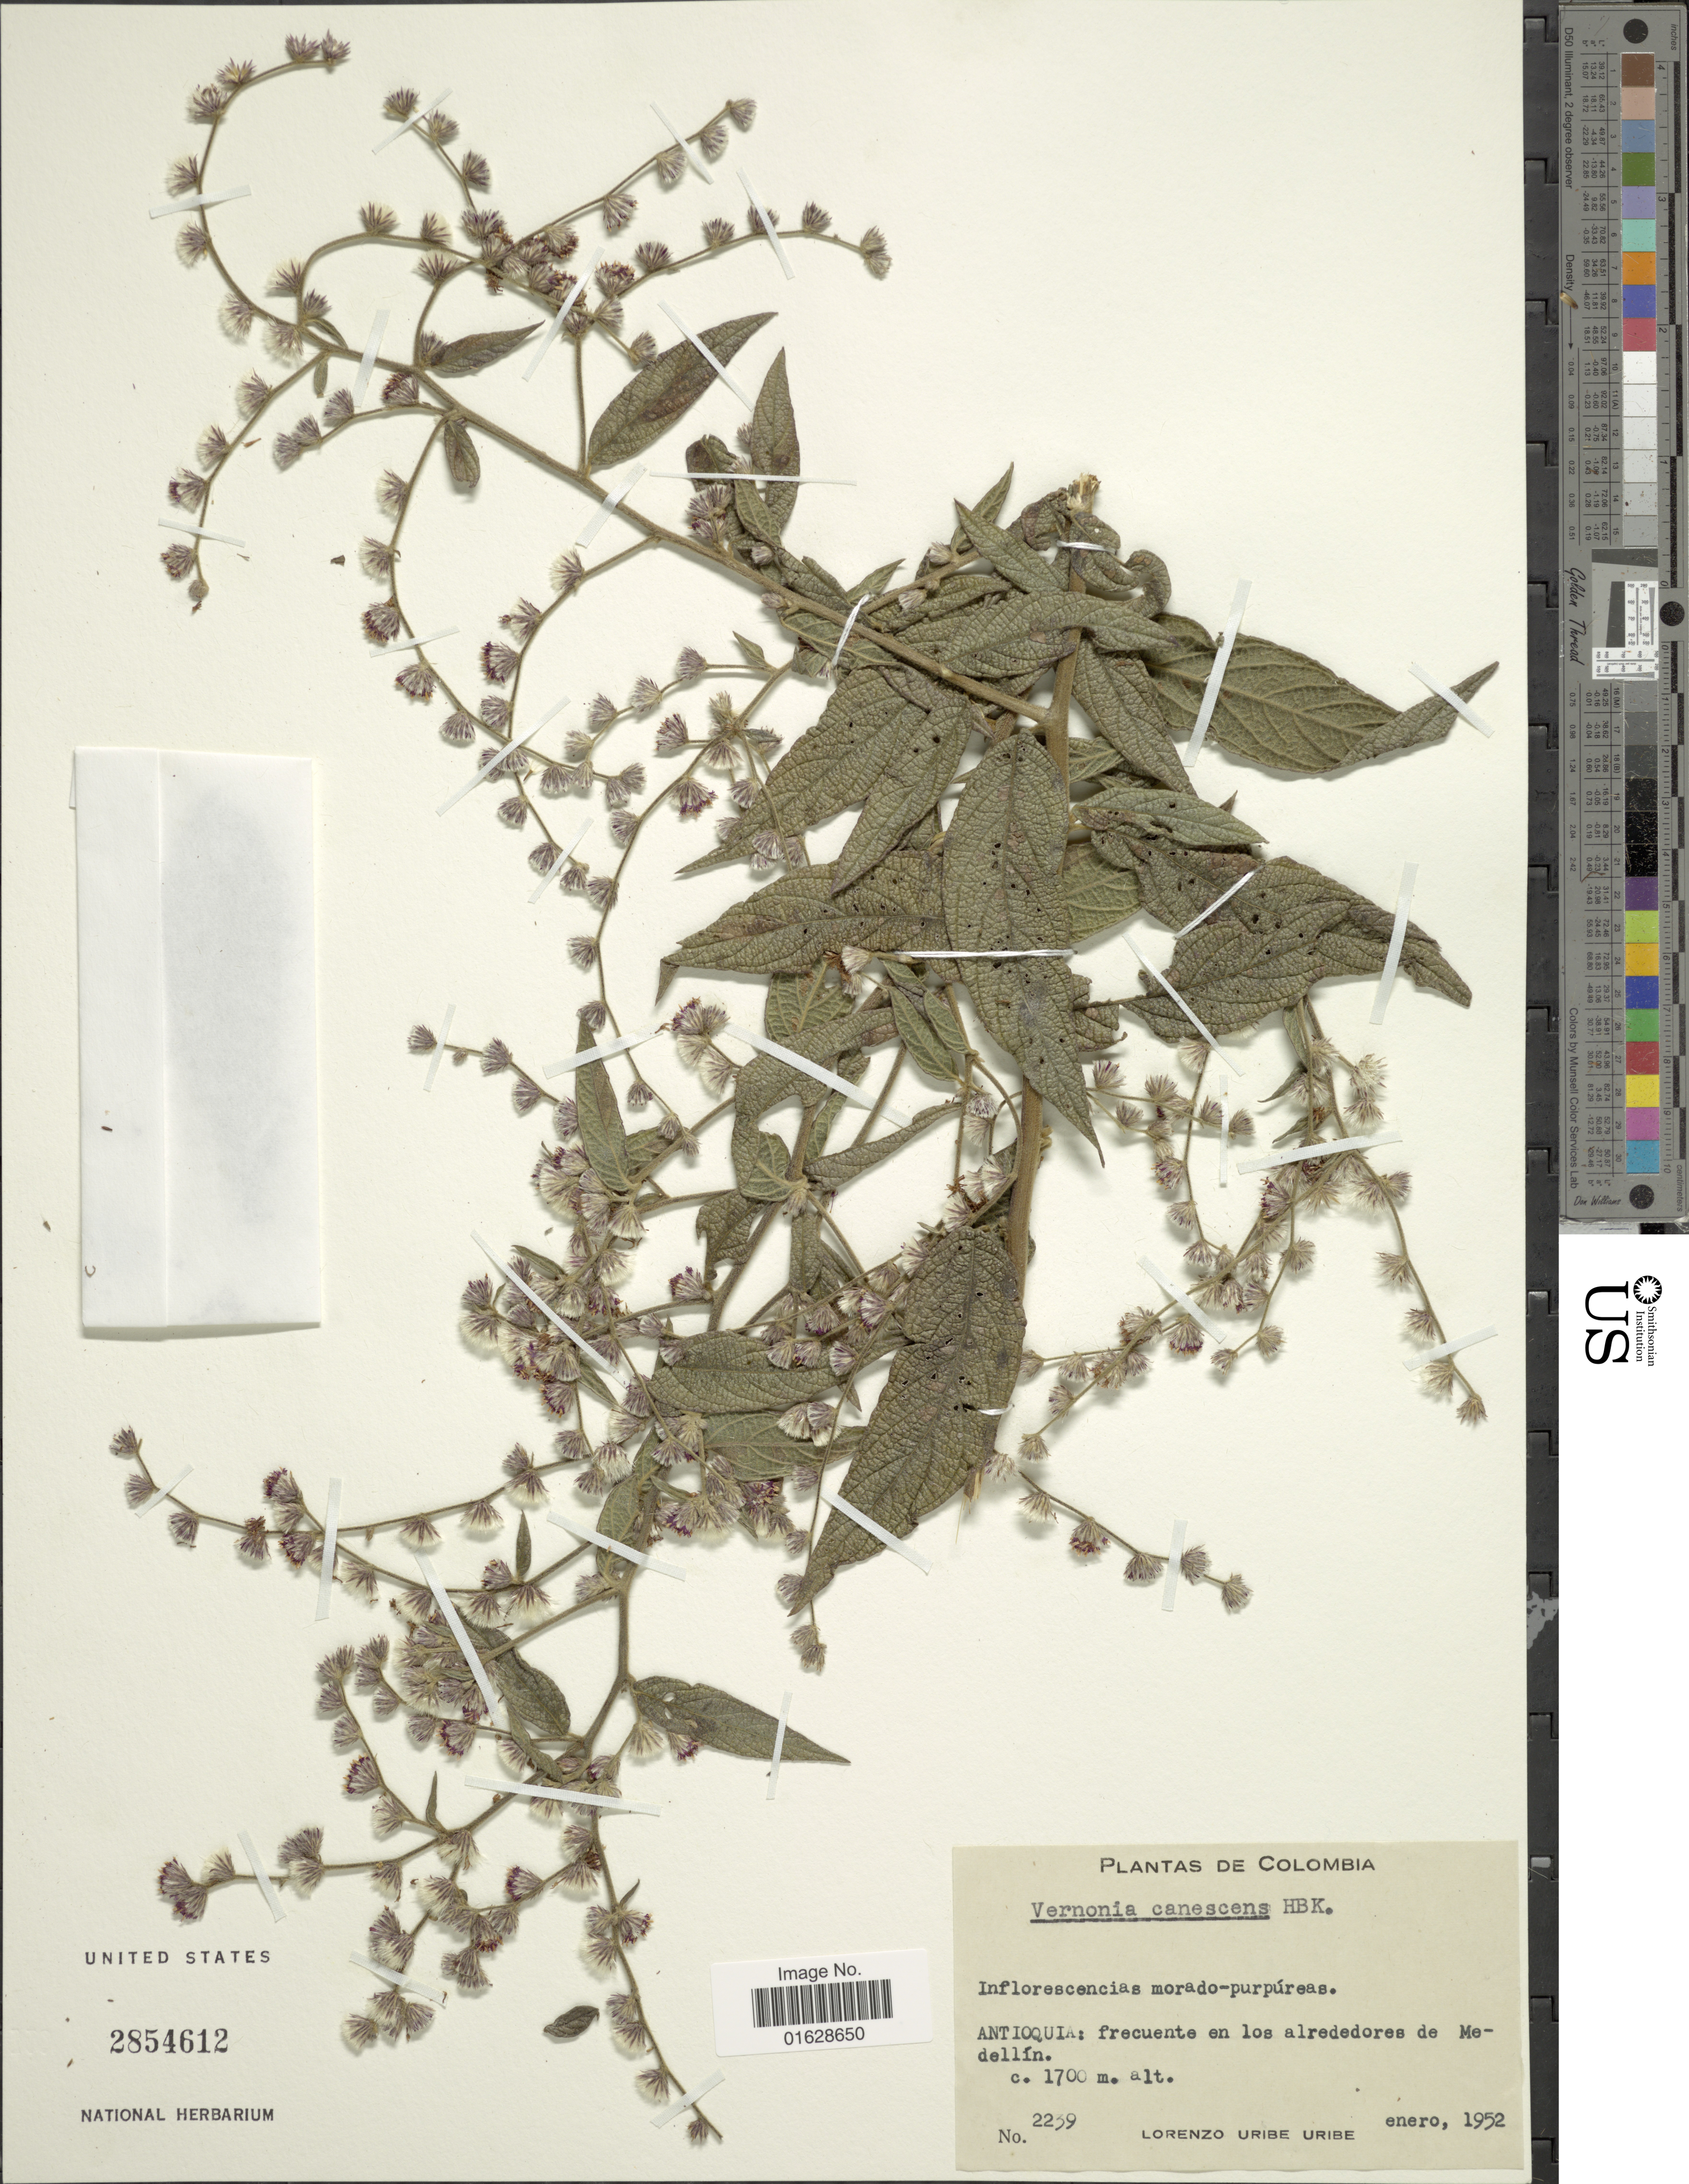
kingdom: Plantae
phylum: Tracheophyta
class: Magnoliopsida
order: Asterales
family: Asteraceae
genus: Lepidaploa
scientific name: Lepidaploa canescens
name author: (Kunth) H. Rob.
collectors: L. Uribe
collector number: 2239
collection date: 1952-01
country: Colombia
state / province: Antioquia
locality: Colombia. Antioquia: frecuente en los alrededores de Medellin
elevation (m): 1700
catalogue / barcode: US 2854612